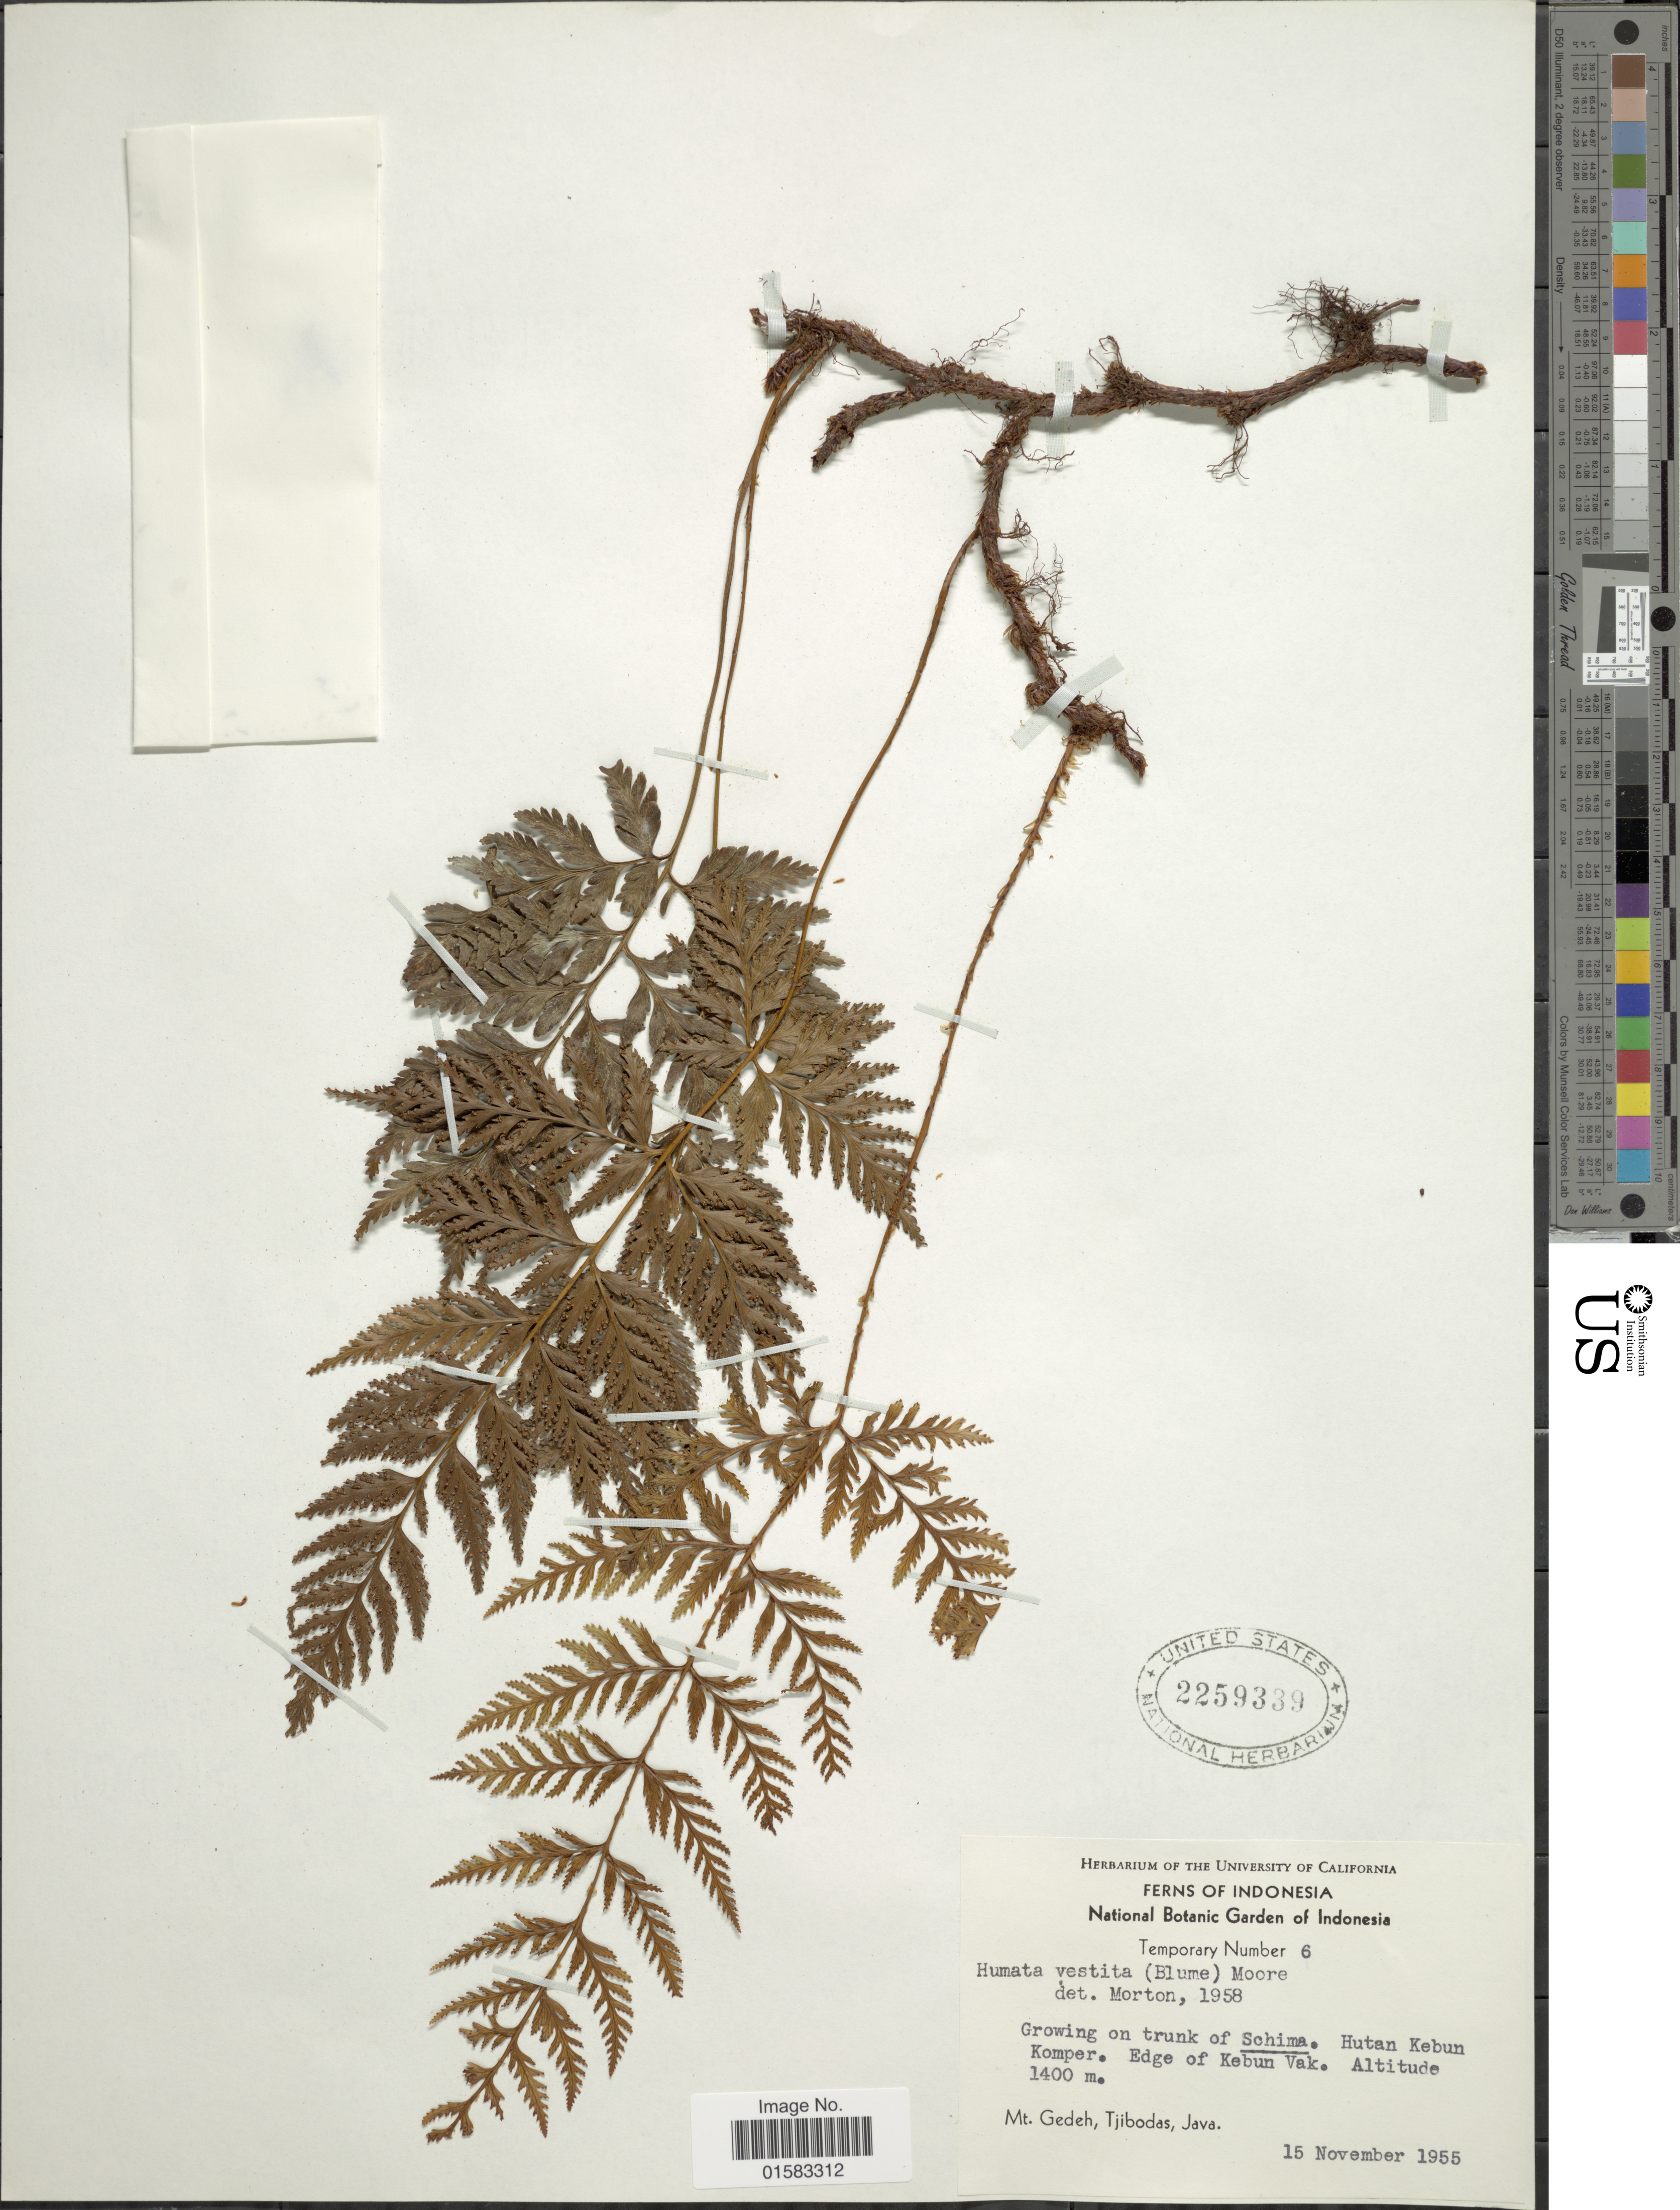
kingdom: Plantae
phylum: Tracheophyta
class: Polypodiopsida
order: Polypodiales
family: Davalliaceae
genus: Davallia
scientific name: Davallia repens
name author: (L. f.) Kuhn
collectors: National Botanic Garden of Indonesia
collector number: Temporary Number 6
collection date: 1955-11-15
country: Indonesia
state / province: Java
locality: Hutan Kebun Komper, Edge of Kebun Vak, Mount Gedeh,Tjibodas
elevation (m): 1400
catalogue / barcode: US 2259339